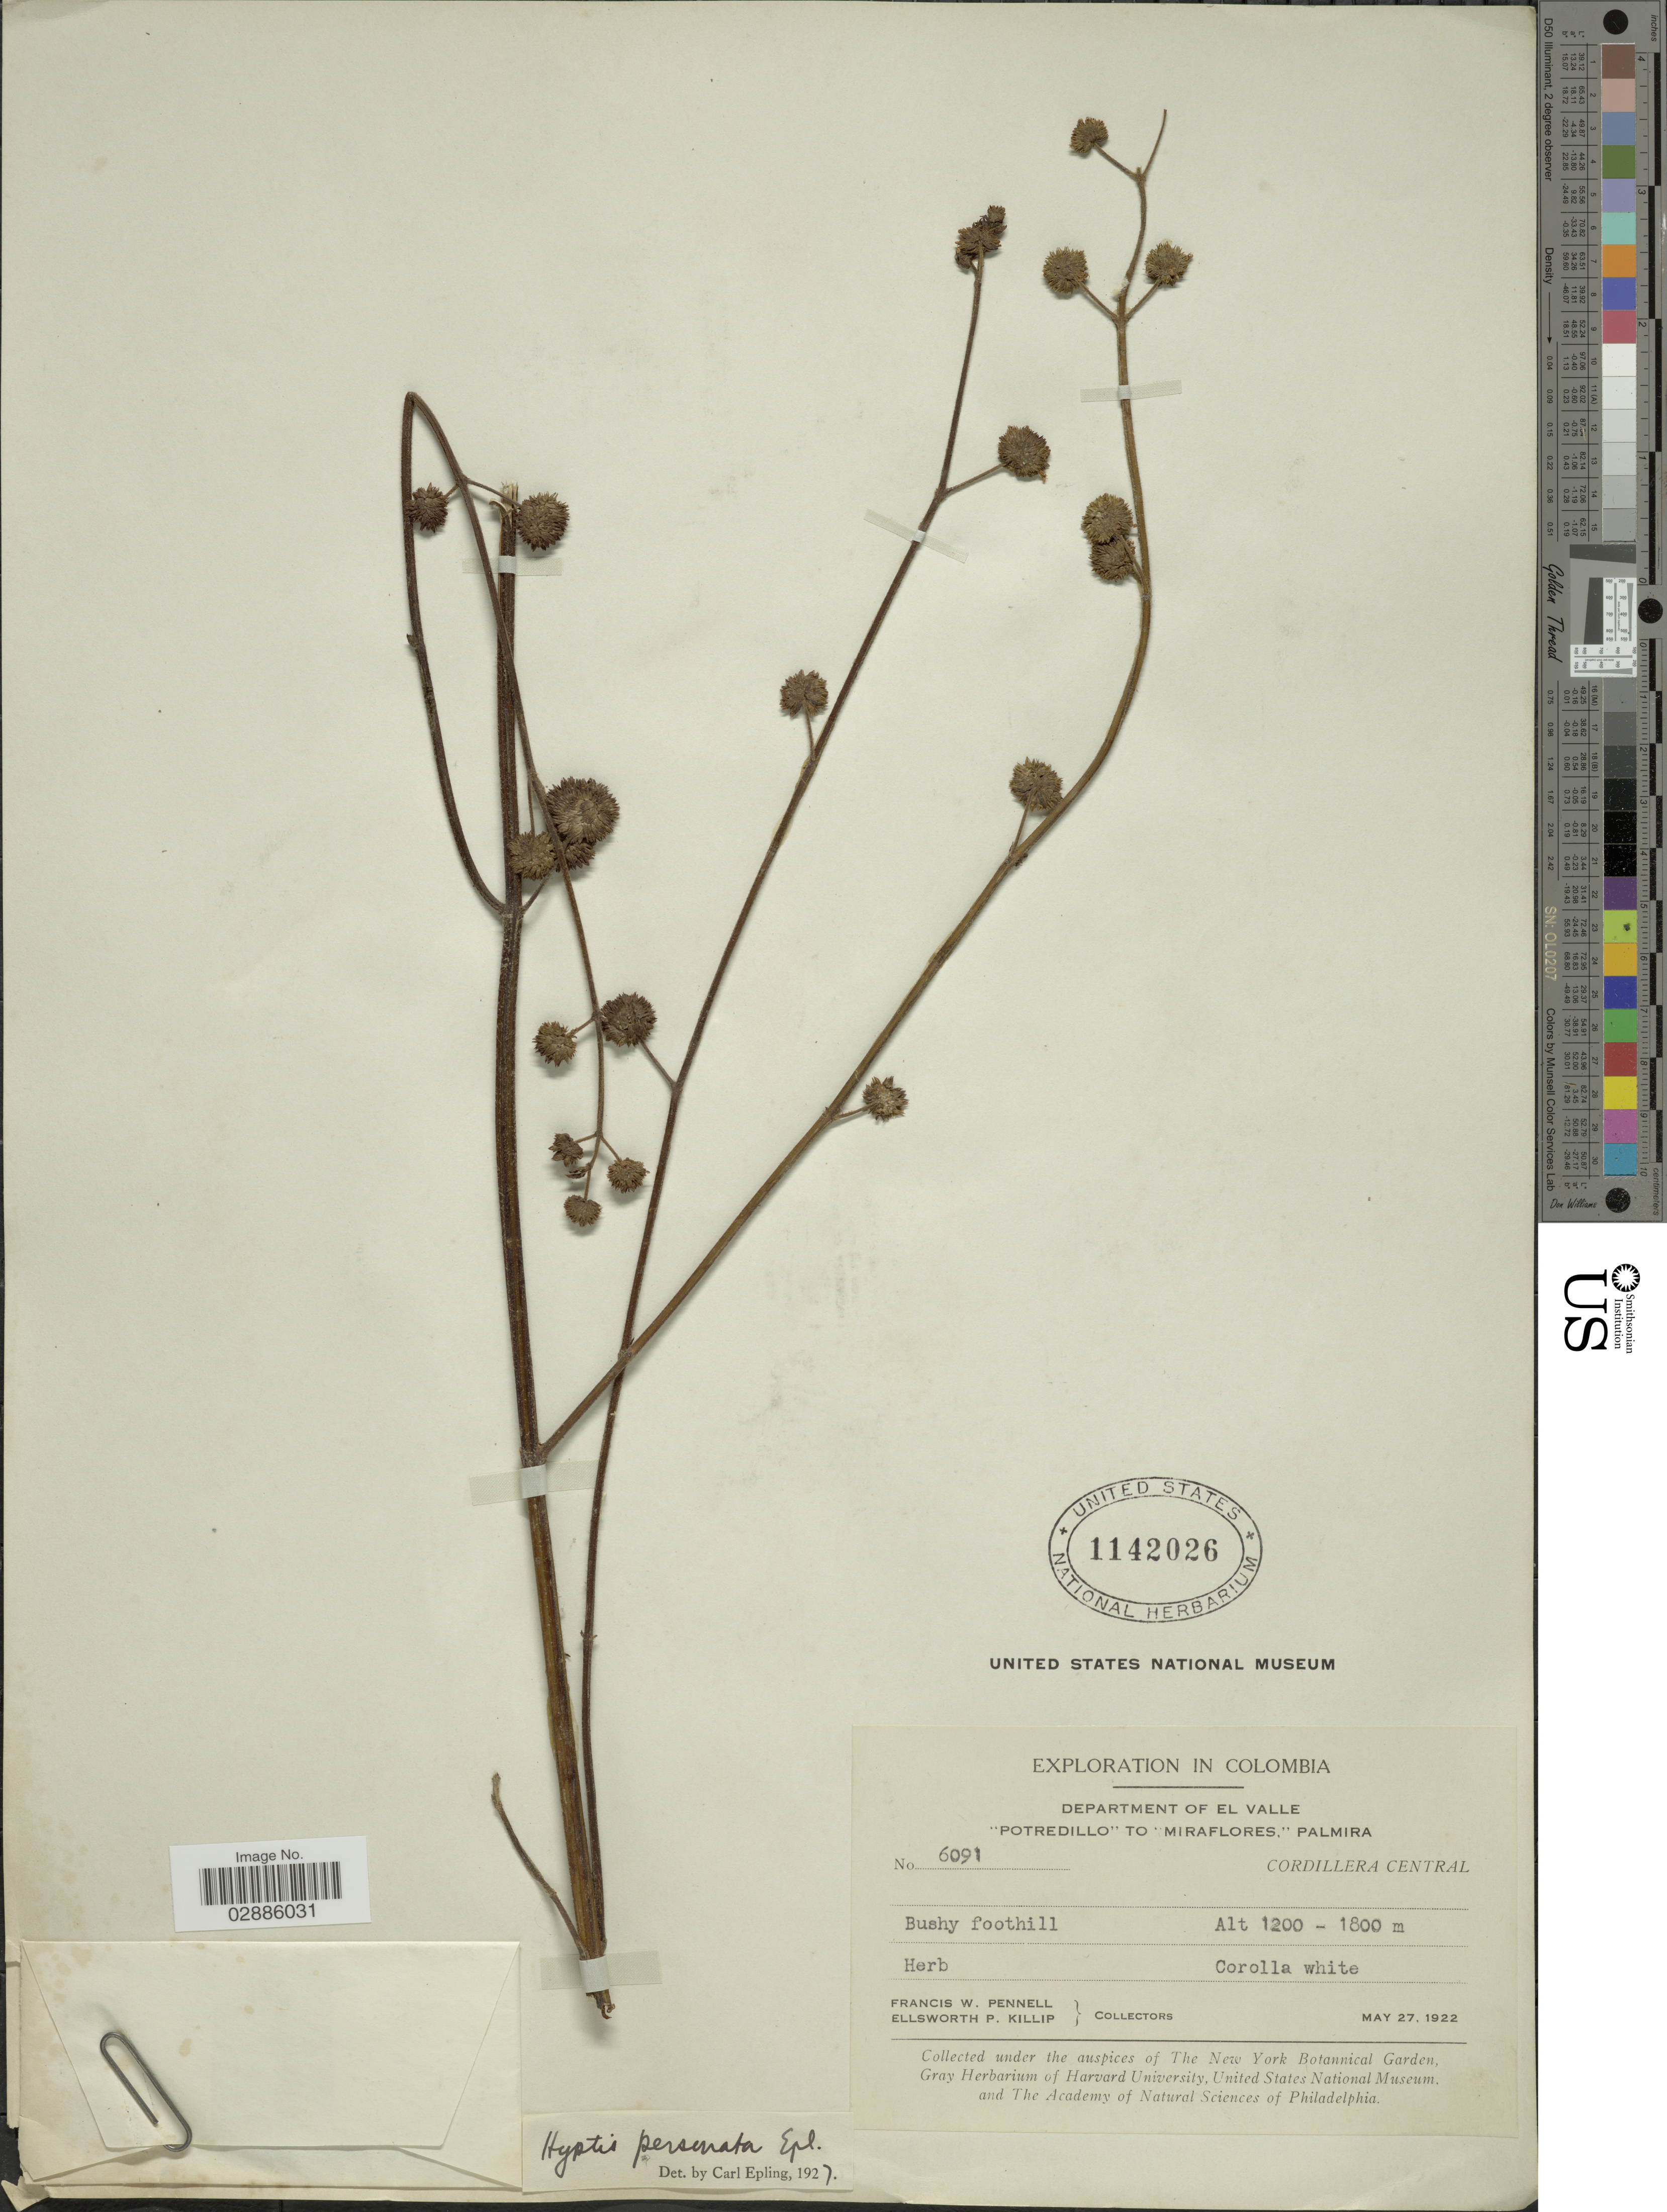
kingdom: Plantae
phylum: Tracheophyta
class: Magnoliopsida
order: Lamiales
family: Lamiaceae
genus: Hyptis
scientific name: Hyptis personata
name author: Epling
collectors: F. W. Pennell & E. P. Killip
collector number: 6091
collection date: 1922-05-27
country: Colombia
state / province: Valle del Cauca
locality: Department of El Valle, "Potredillo" to "Miraflores,"Palmira, Cordillera Central.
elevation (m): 1200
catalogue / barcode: US 1142026